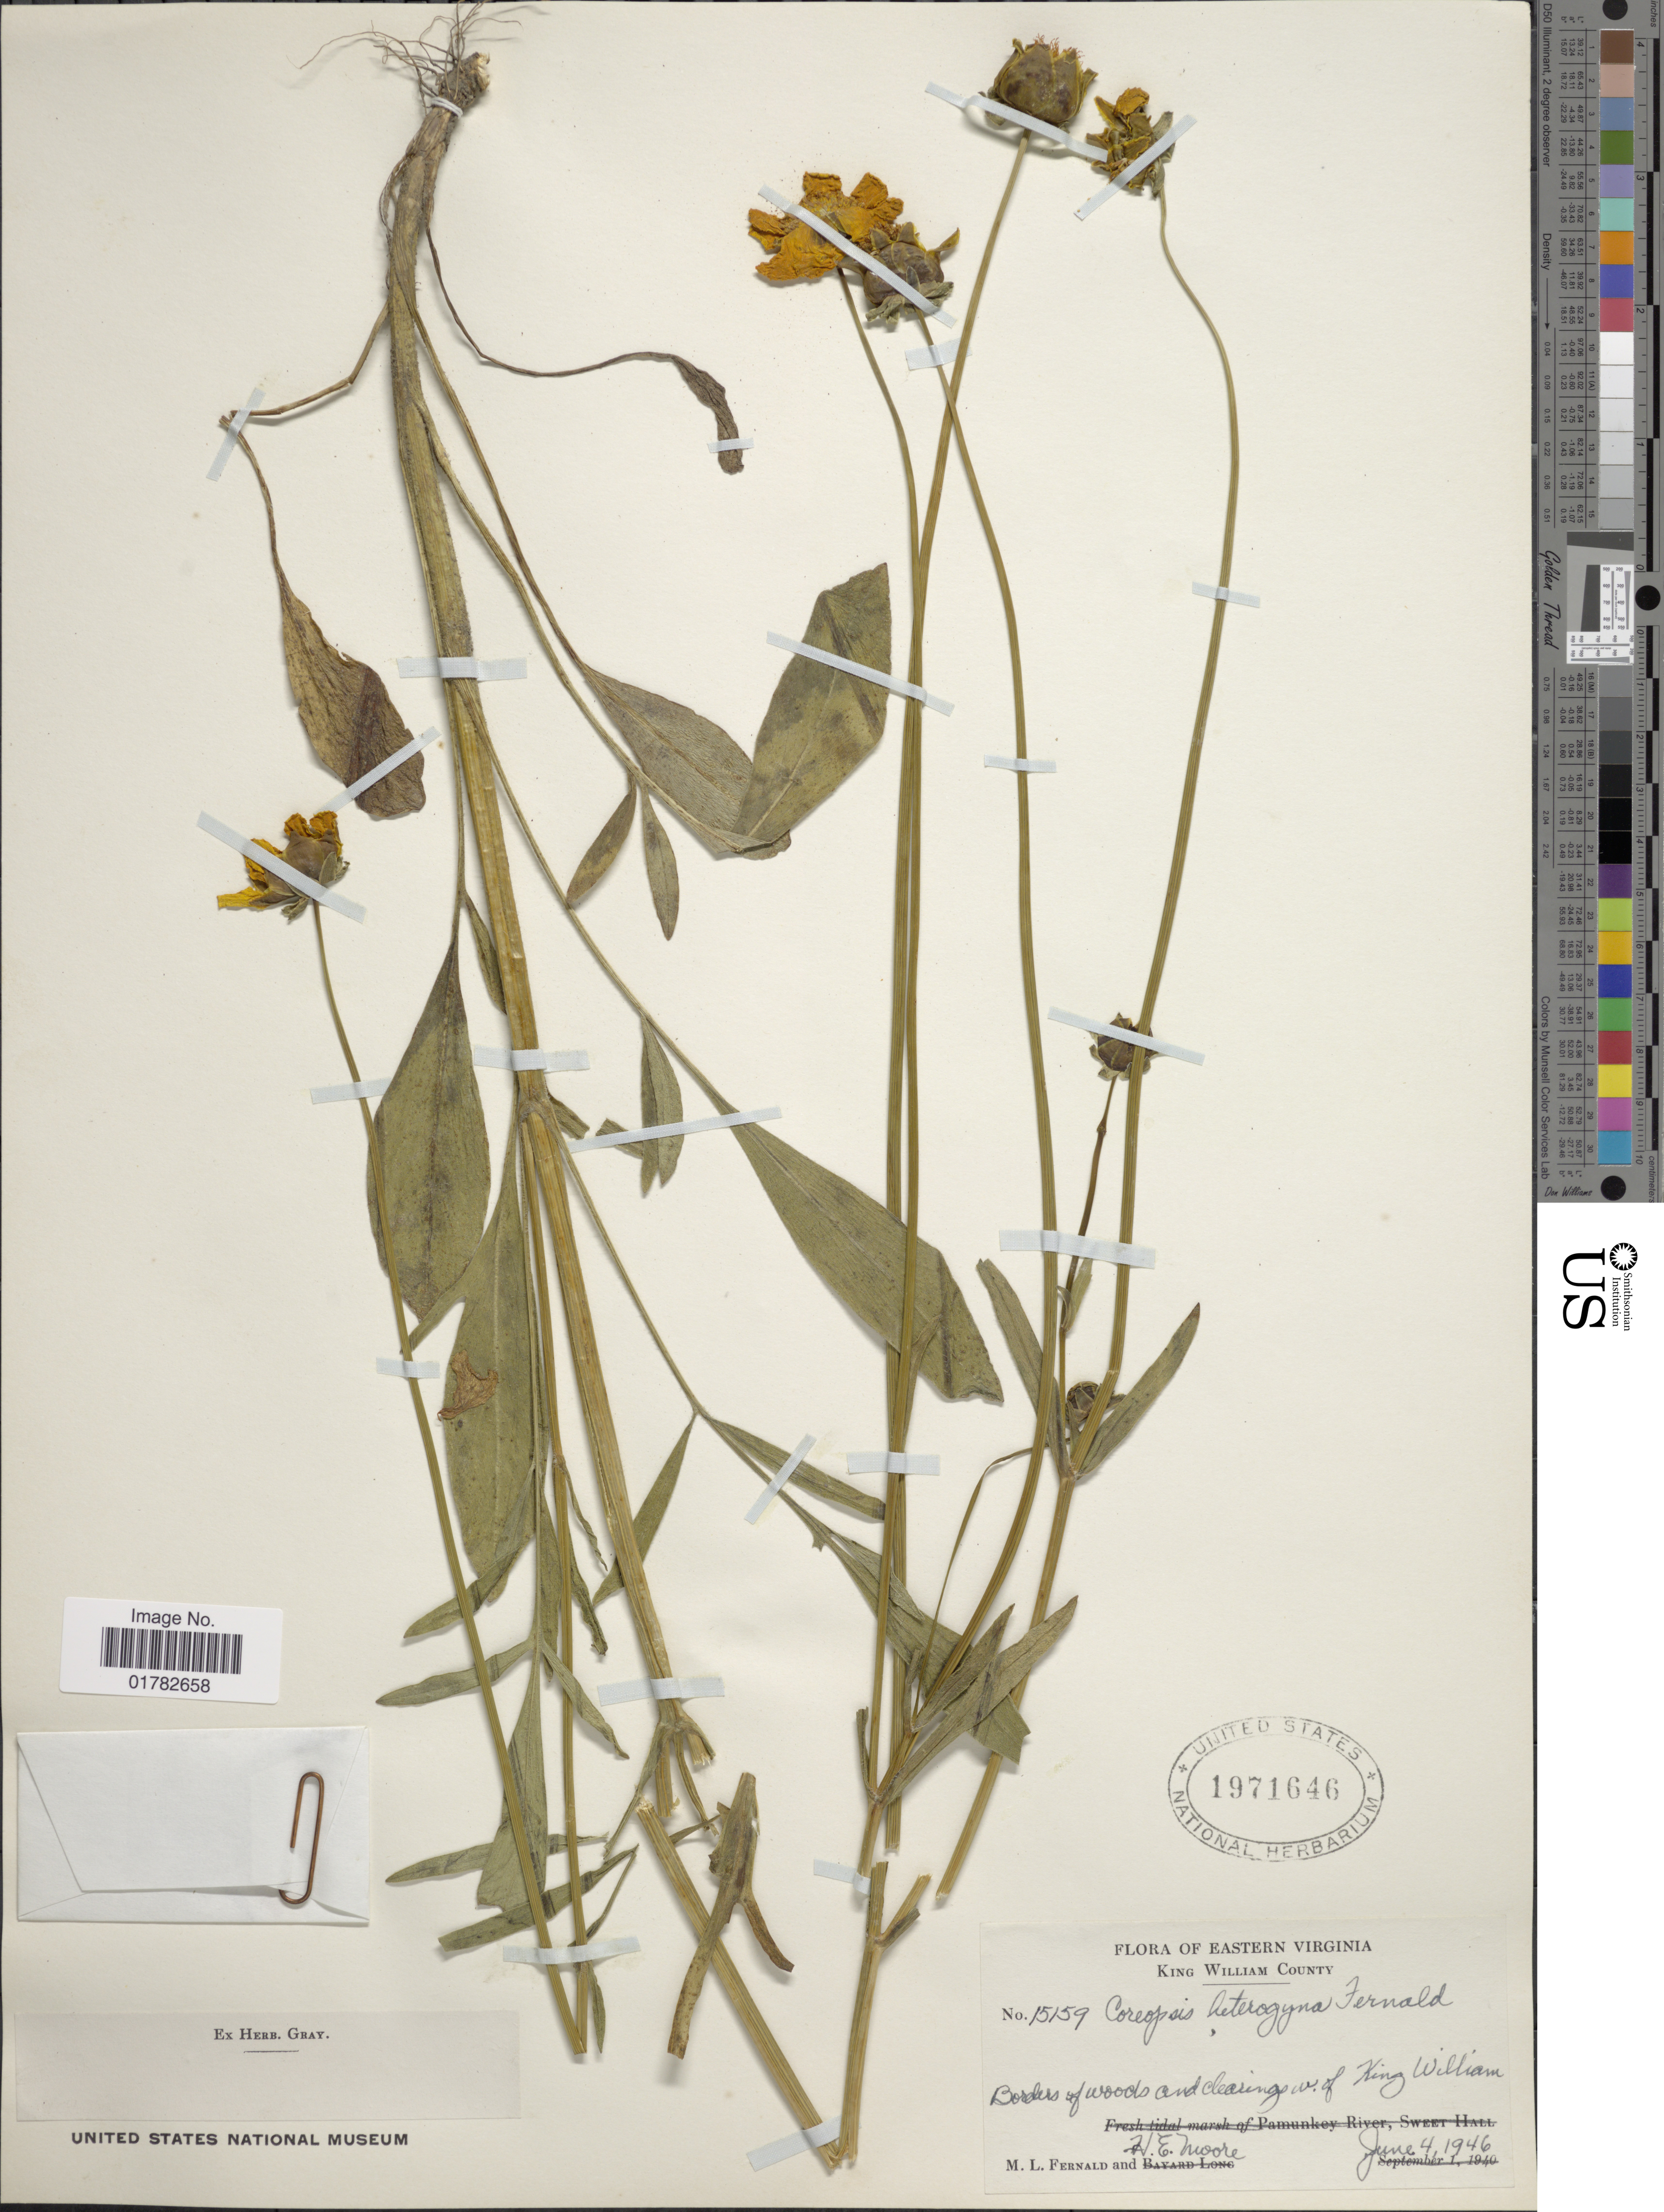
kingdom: Plantae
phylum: Tracheophyta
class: Magnoliopsida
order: Asterales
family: Asteraceae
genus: Coreopsis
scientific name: Coreopsis heterogyna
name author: Fernald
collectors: M. L. Fernald & H. Moore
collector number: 15159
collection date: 1946-06-04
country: United States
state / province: Virginia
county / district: King William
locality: Eastern Virginia, King William County, borders of woods and clearing w. of King William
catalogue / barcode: US 1971646